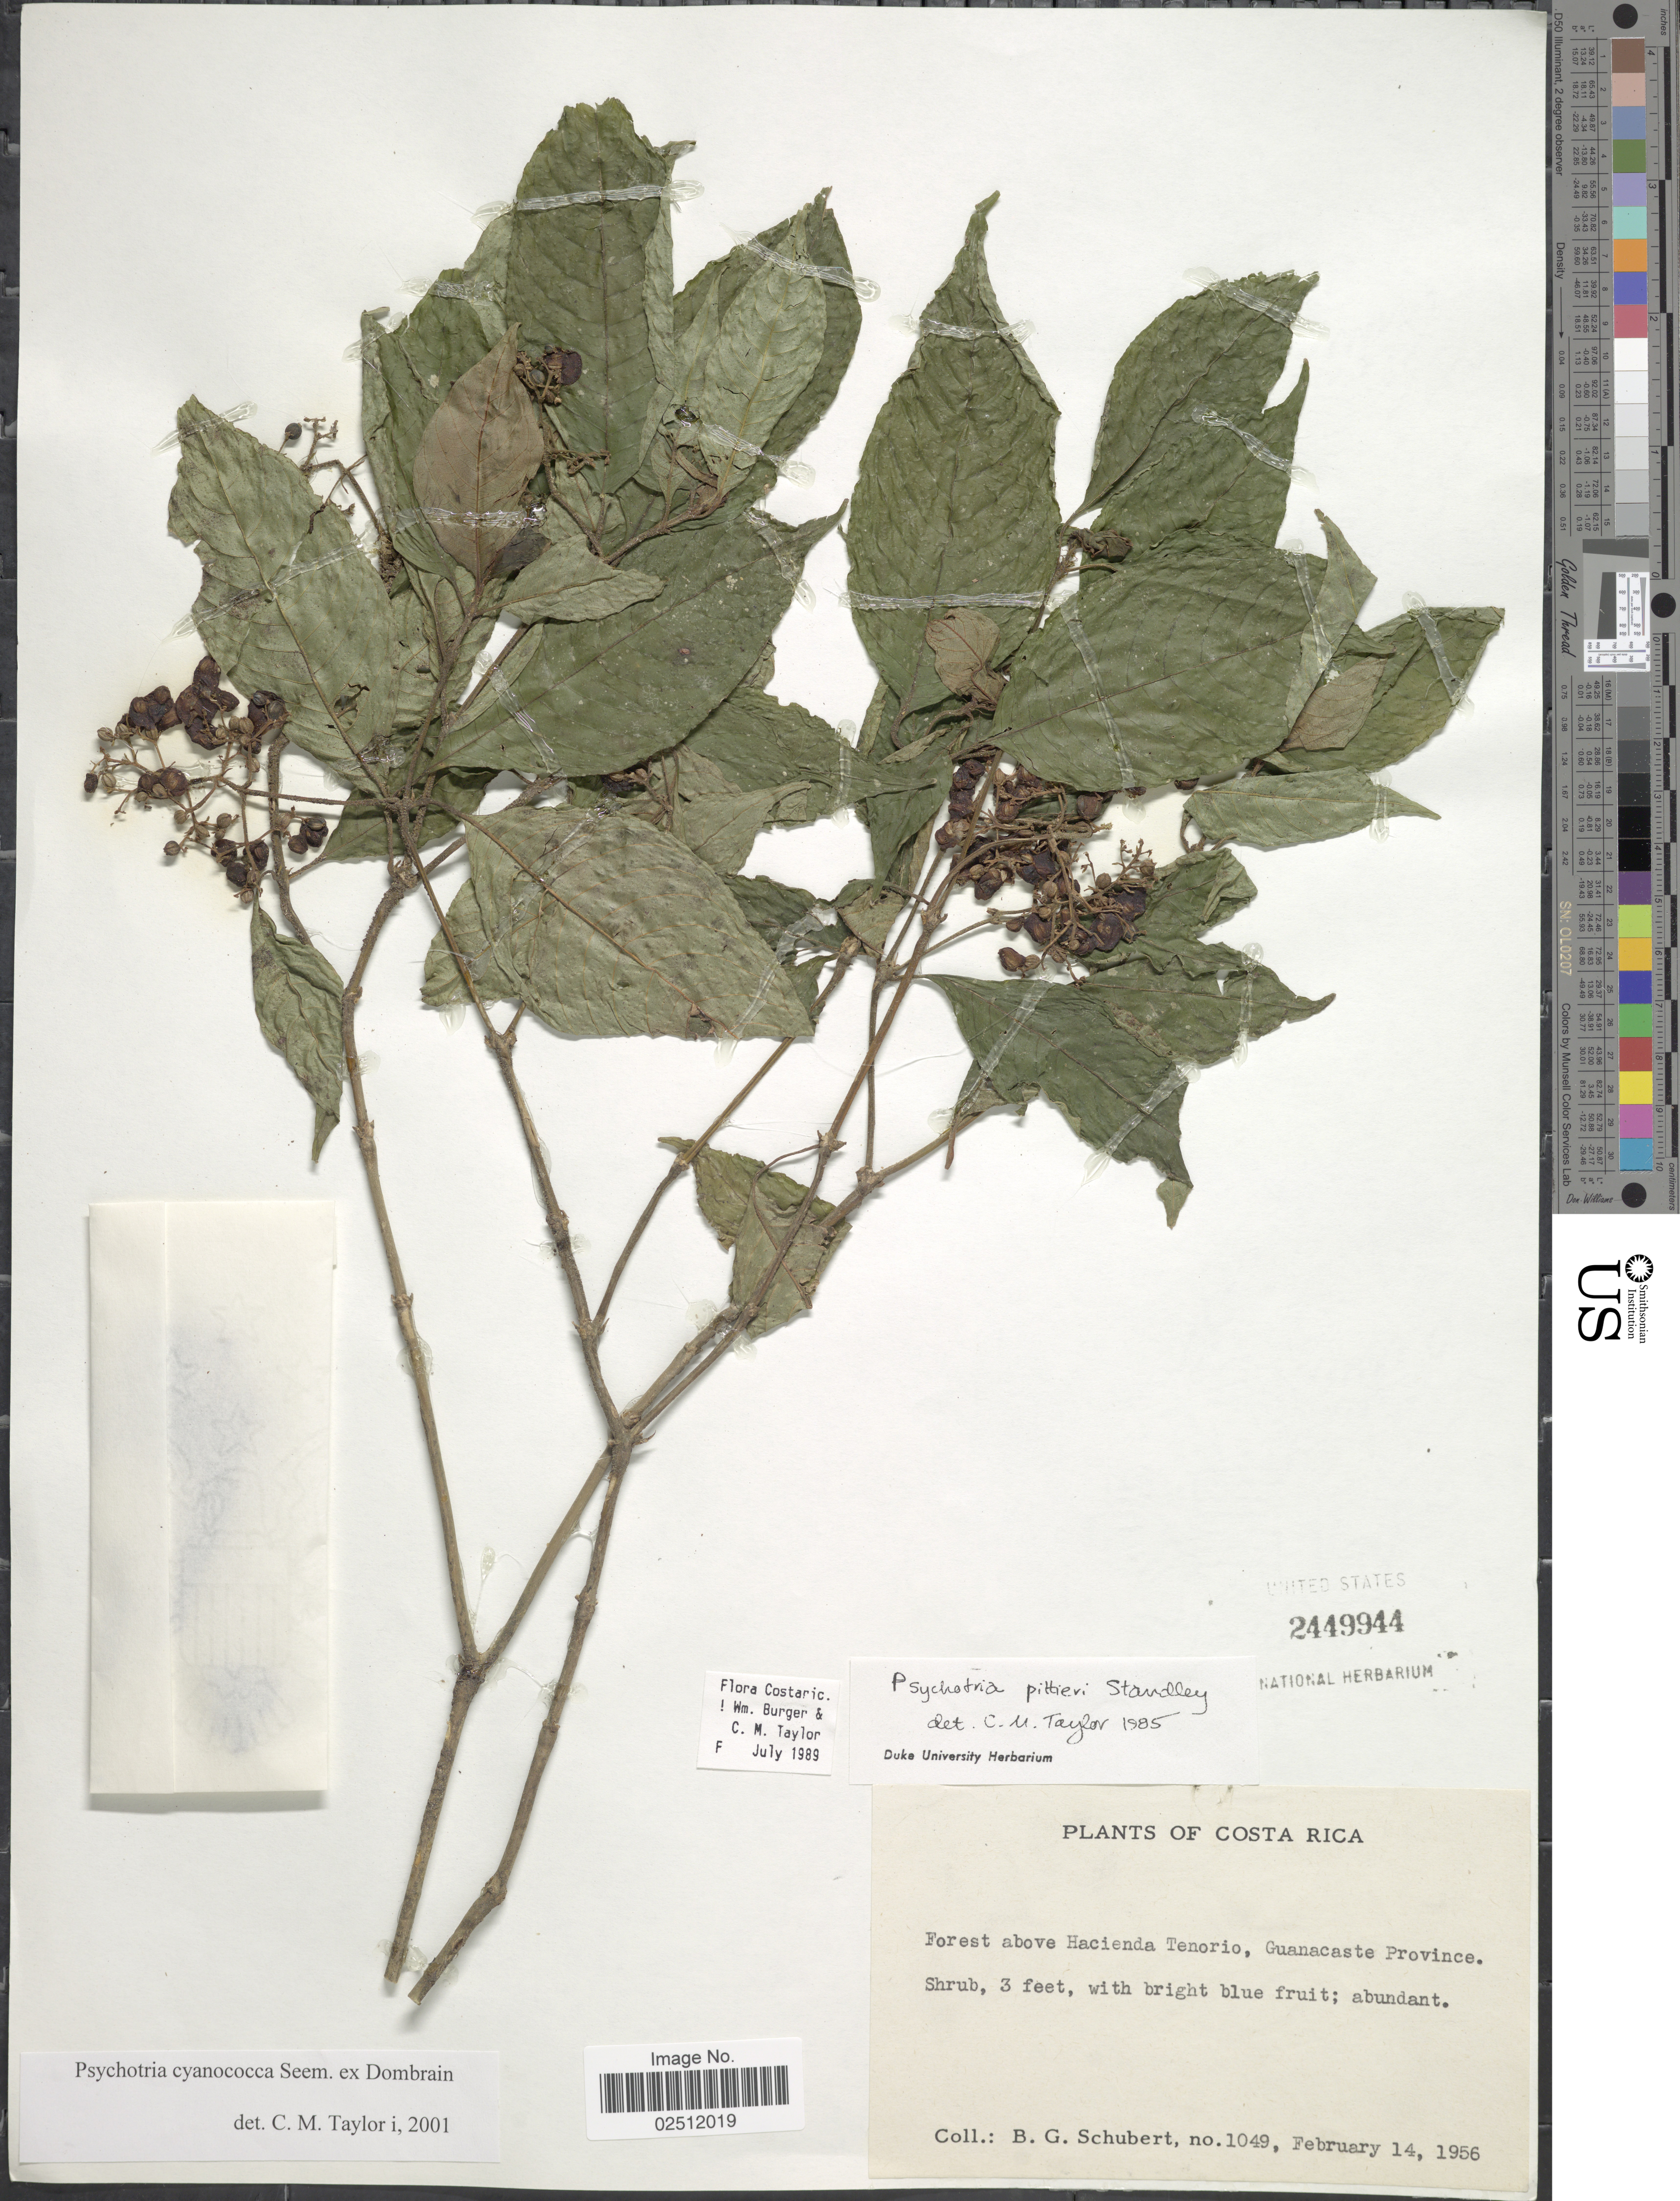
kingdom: Plantae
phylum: Tracheophyta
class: Magnoliopsida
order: Gentianales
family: Rubiaceae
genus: Psychotria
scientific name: Psychotria cyanococca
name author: Seem. ex Dombrain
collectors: B. Schubert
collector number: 1049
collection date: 1956-02-14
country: Costa Rica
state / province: Guanacaste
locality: Forest above Hacienda Tenorio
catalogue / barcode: US 2449944